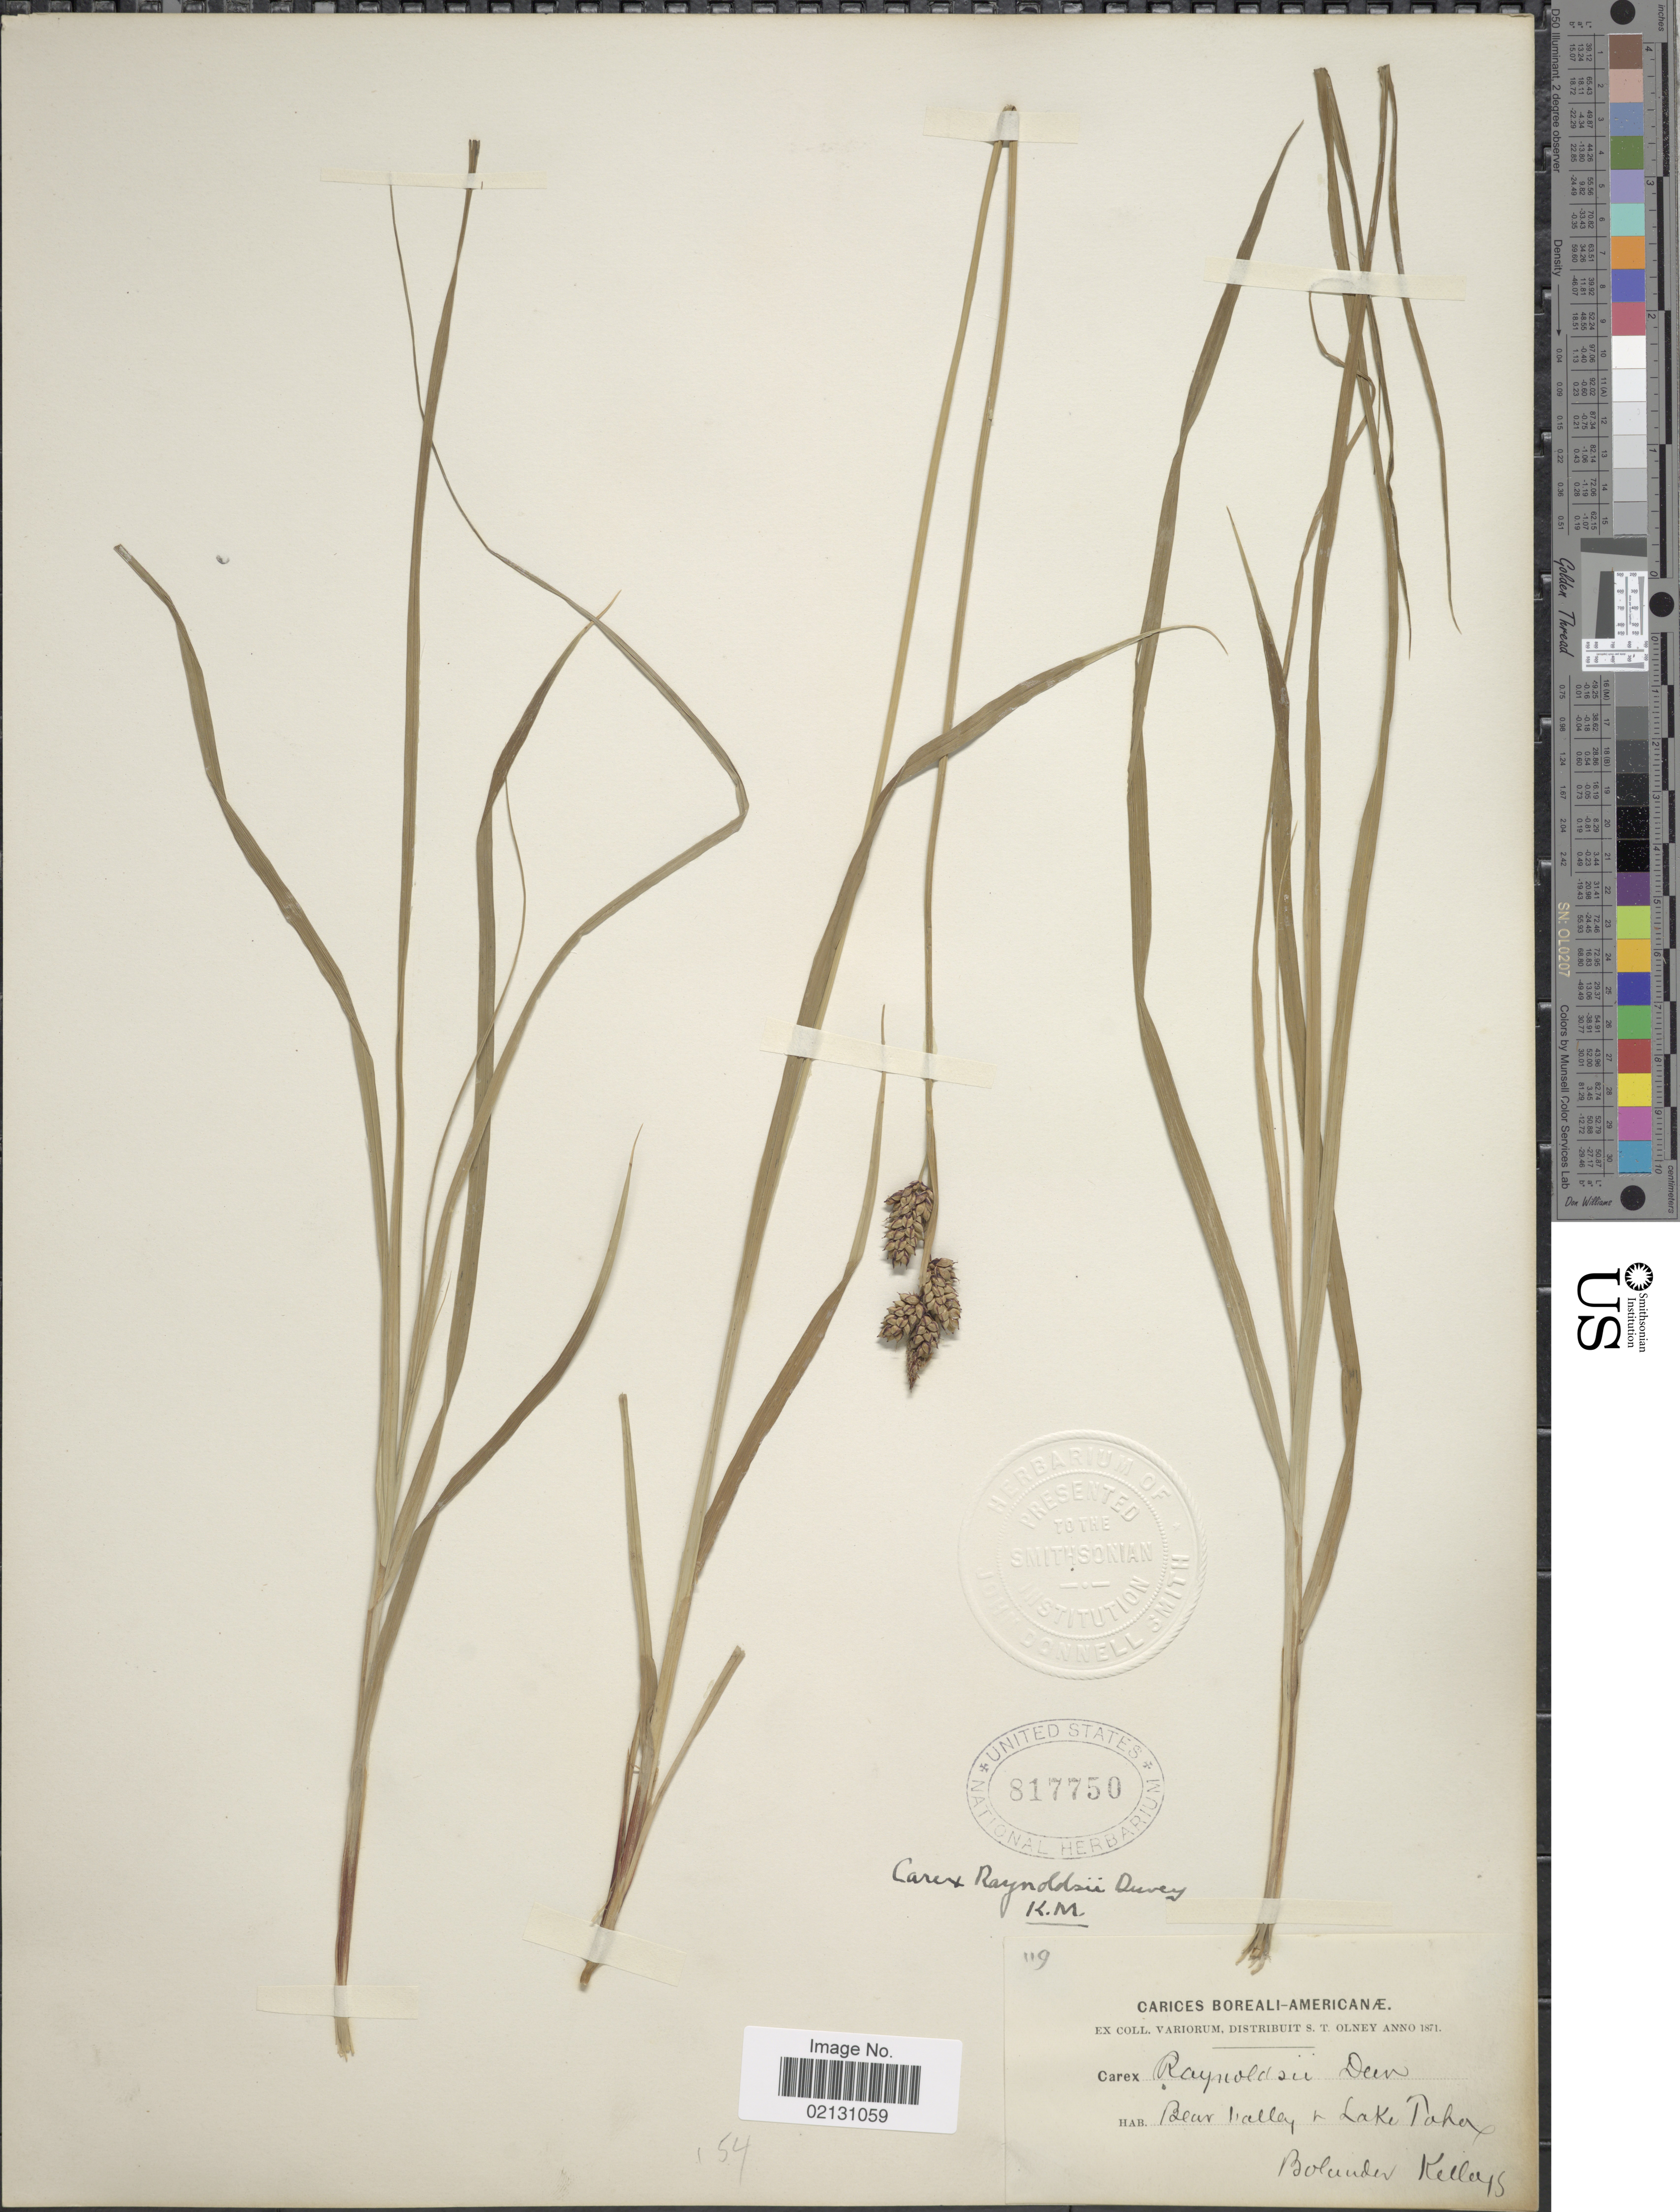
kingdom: Plantae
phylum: Tracheophyta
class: Liliopsida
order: Poales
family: Cyperaceae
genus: Carex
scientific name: Carex raynoldsii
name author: Dewey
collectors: B. Kelleys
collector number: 119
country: United States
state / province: California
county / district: San Bernardino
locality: Bear Valley + Lake Tahoe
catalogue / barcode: US 817750